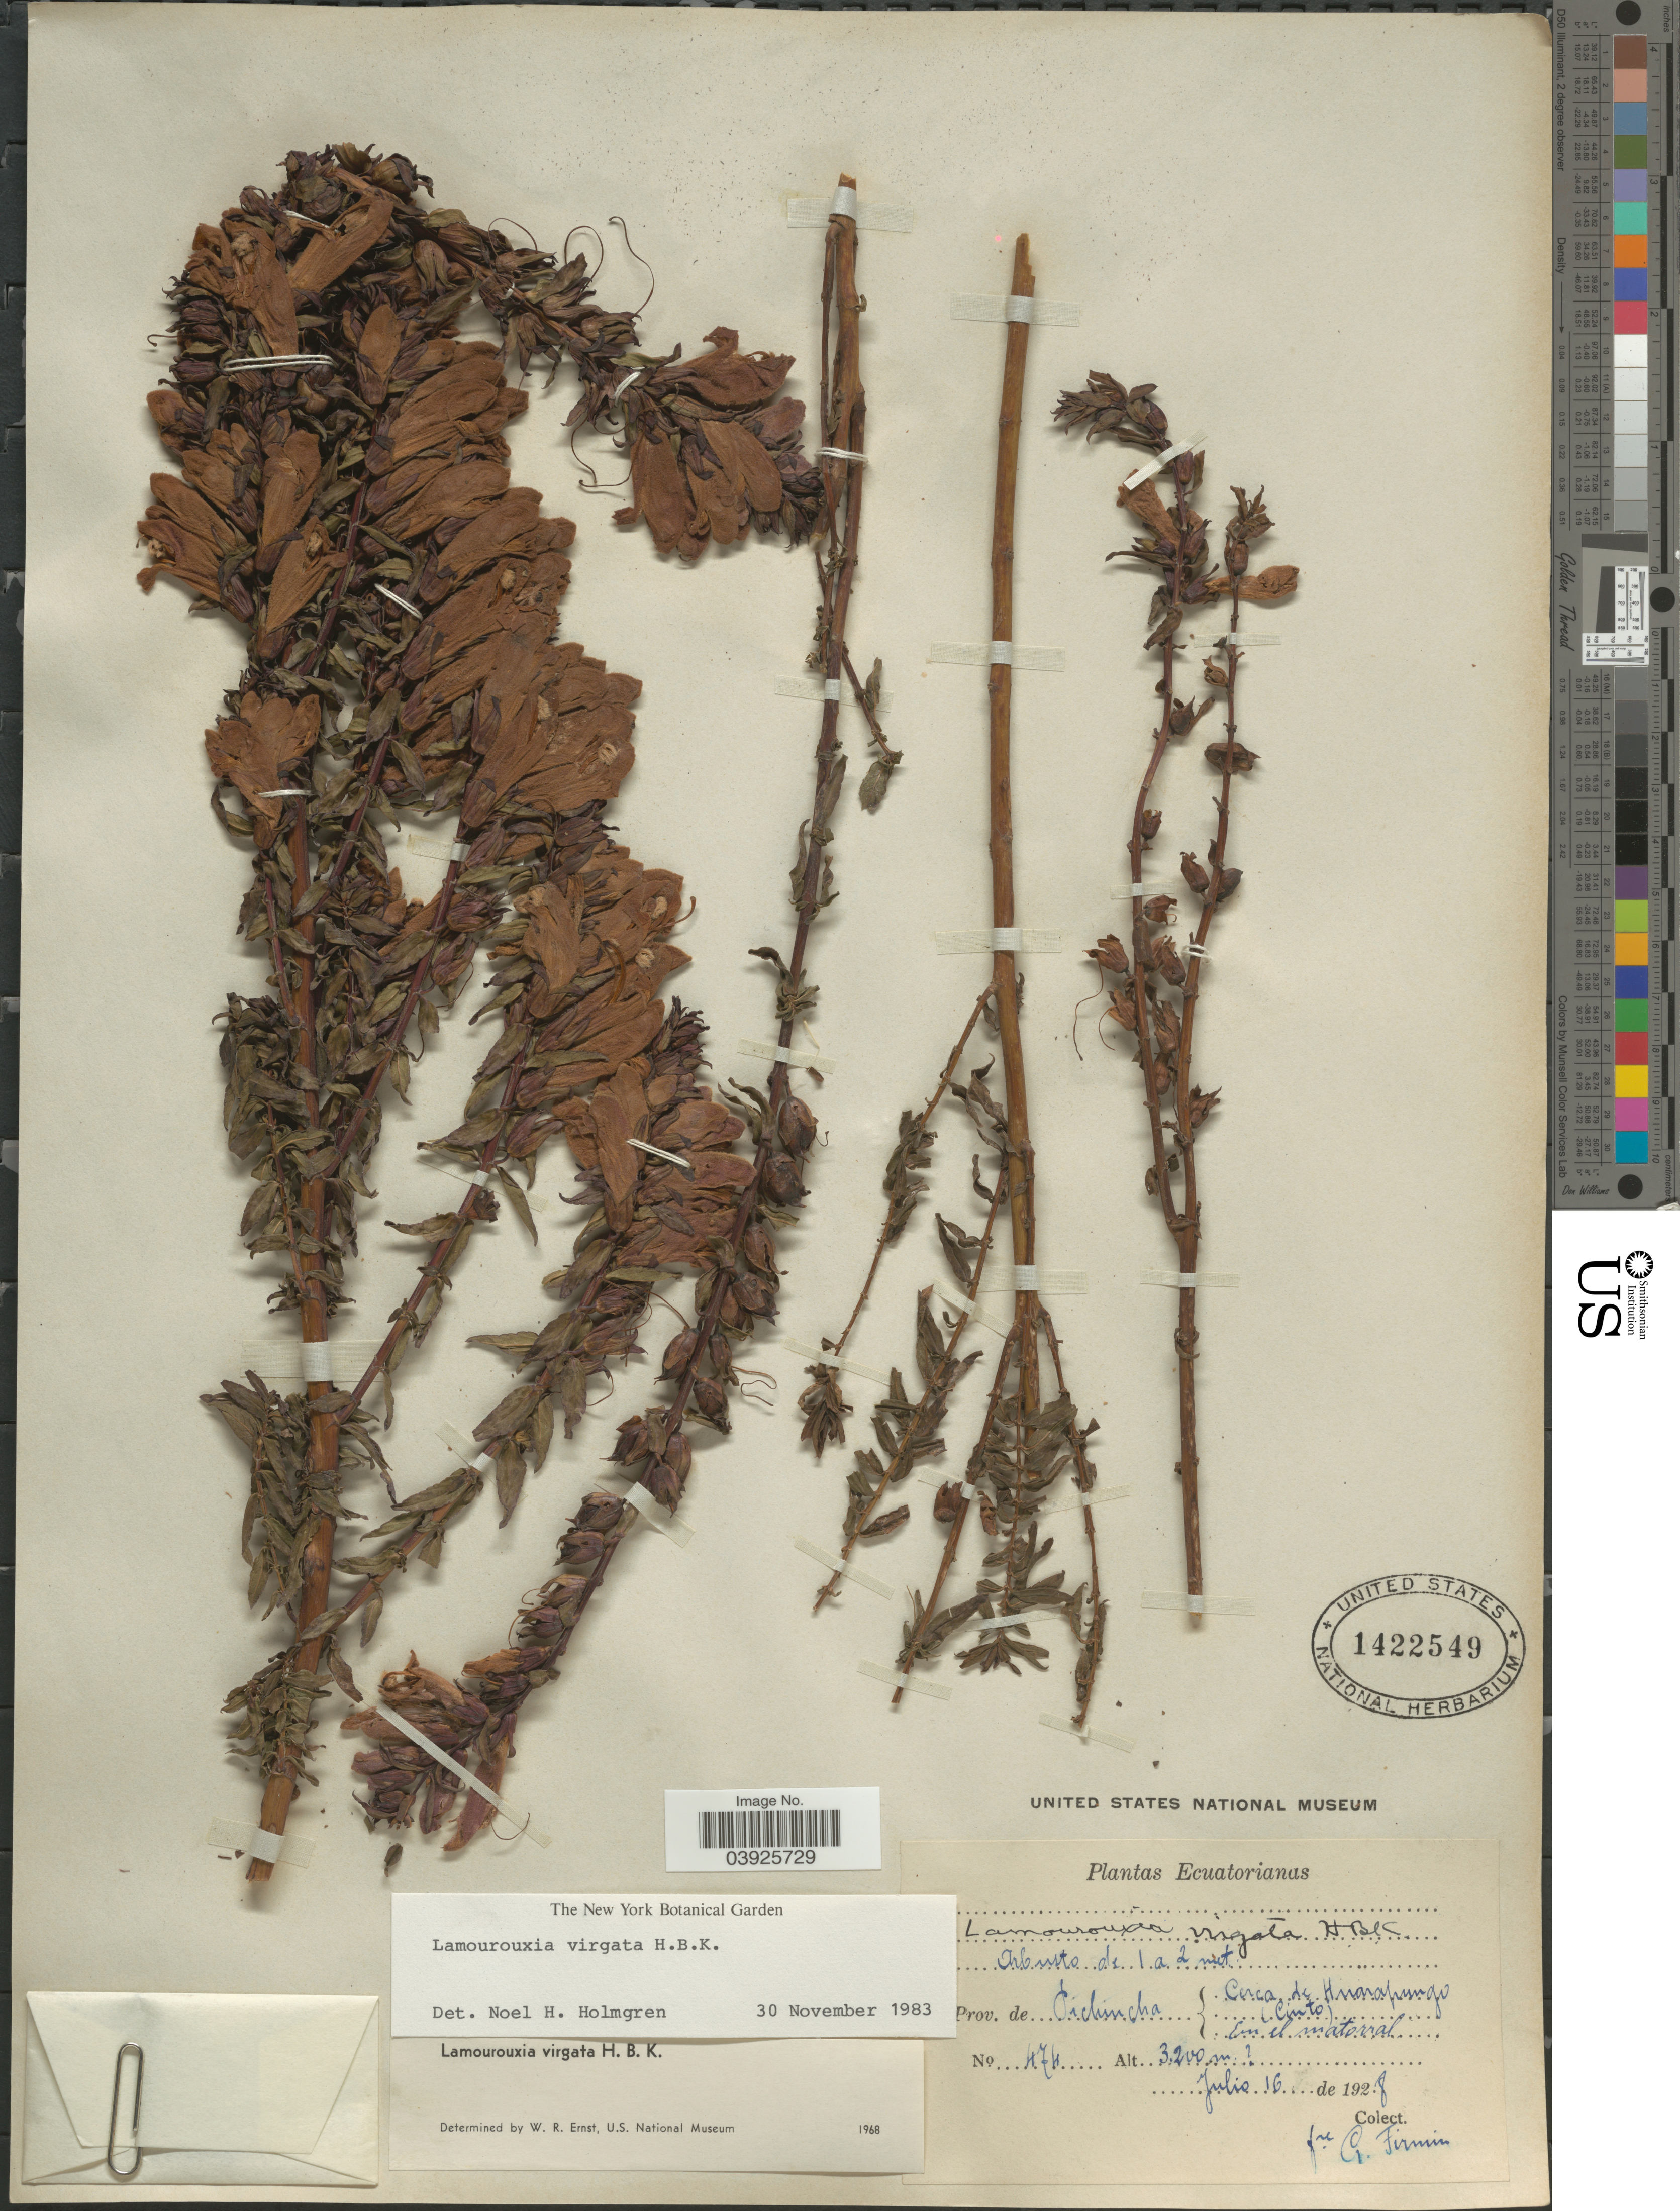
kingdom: Plantae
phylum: Tracheophyta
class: Magnoliopsida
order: Lamiales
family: Orobanchaceae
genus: Lamourouxia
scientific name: Lamourouxia virgata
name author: Kunth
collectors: F. Firmin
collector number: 474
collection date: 1928-07-16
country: Ecuador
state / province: Pichincha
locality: Cerca de Huairapungo (Cinto) En el matorral.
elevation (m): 3200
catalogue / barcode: US 1422549